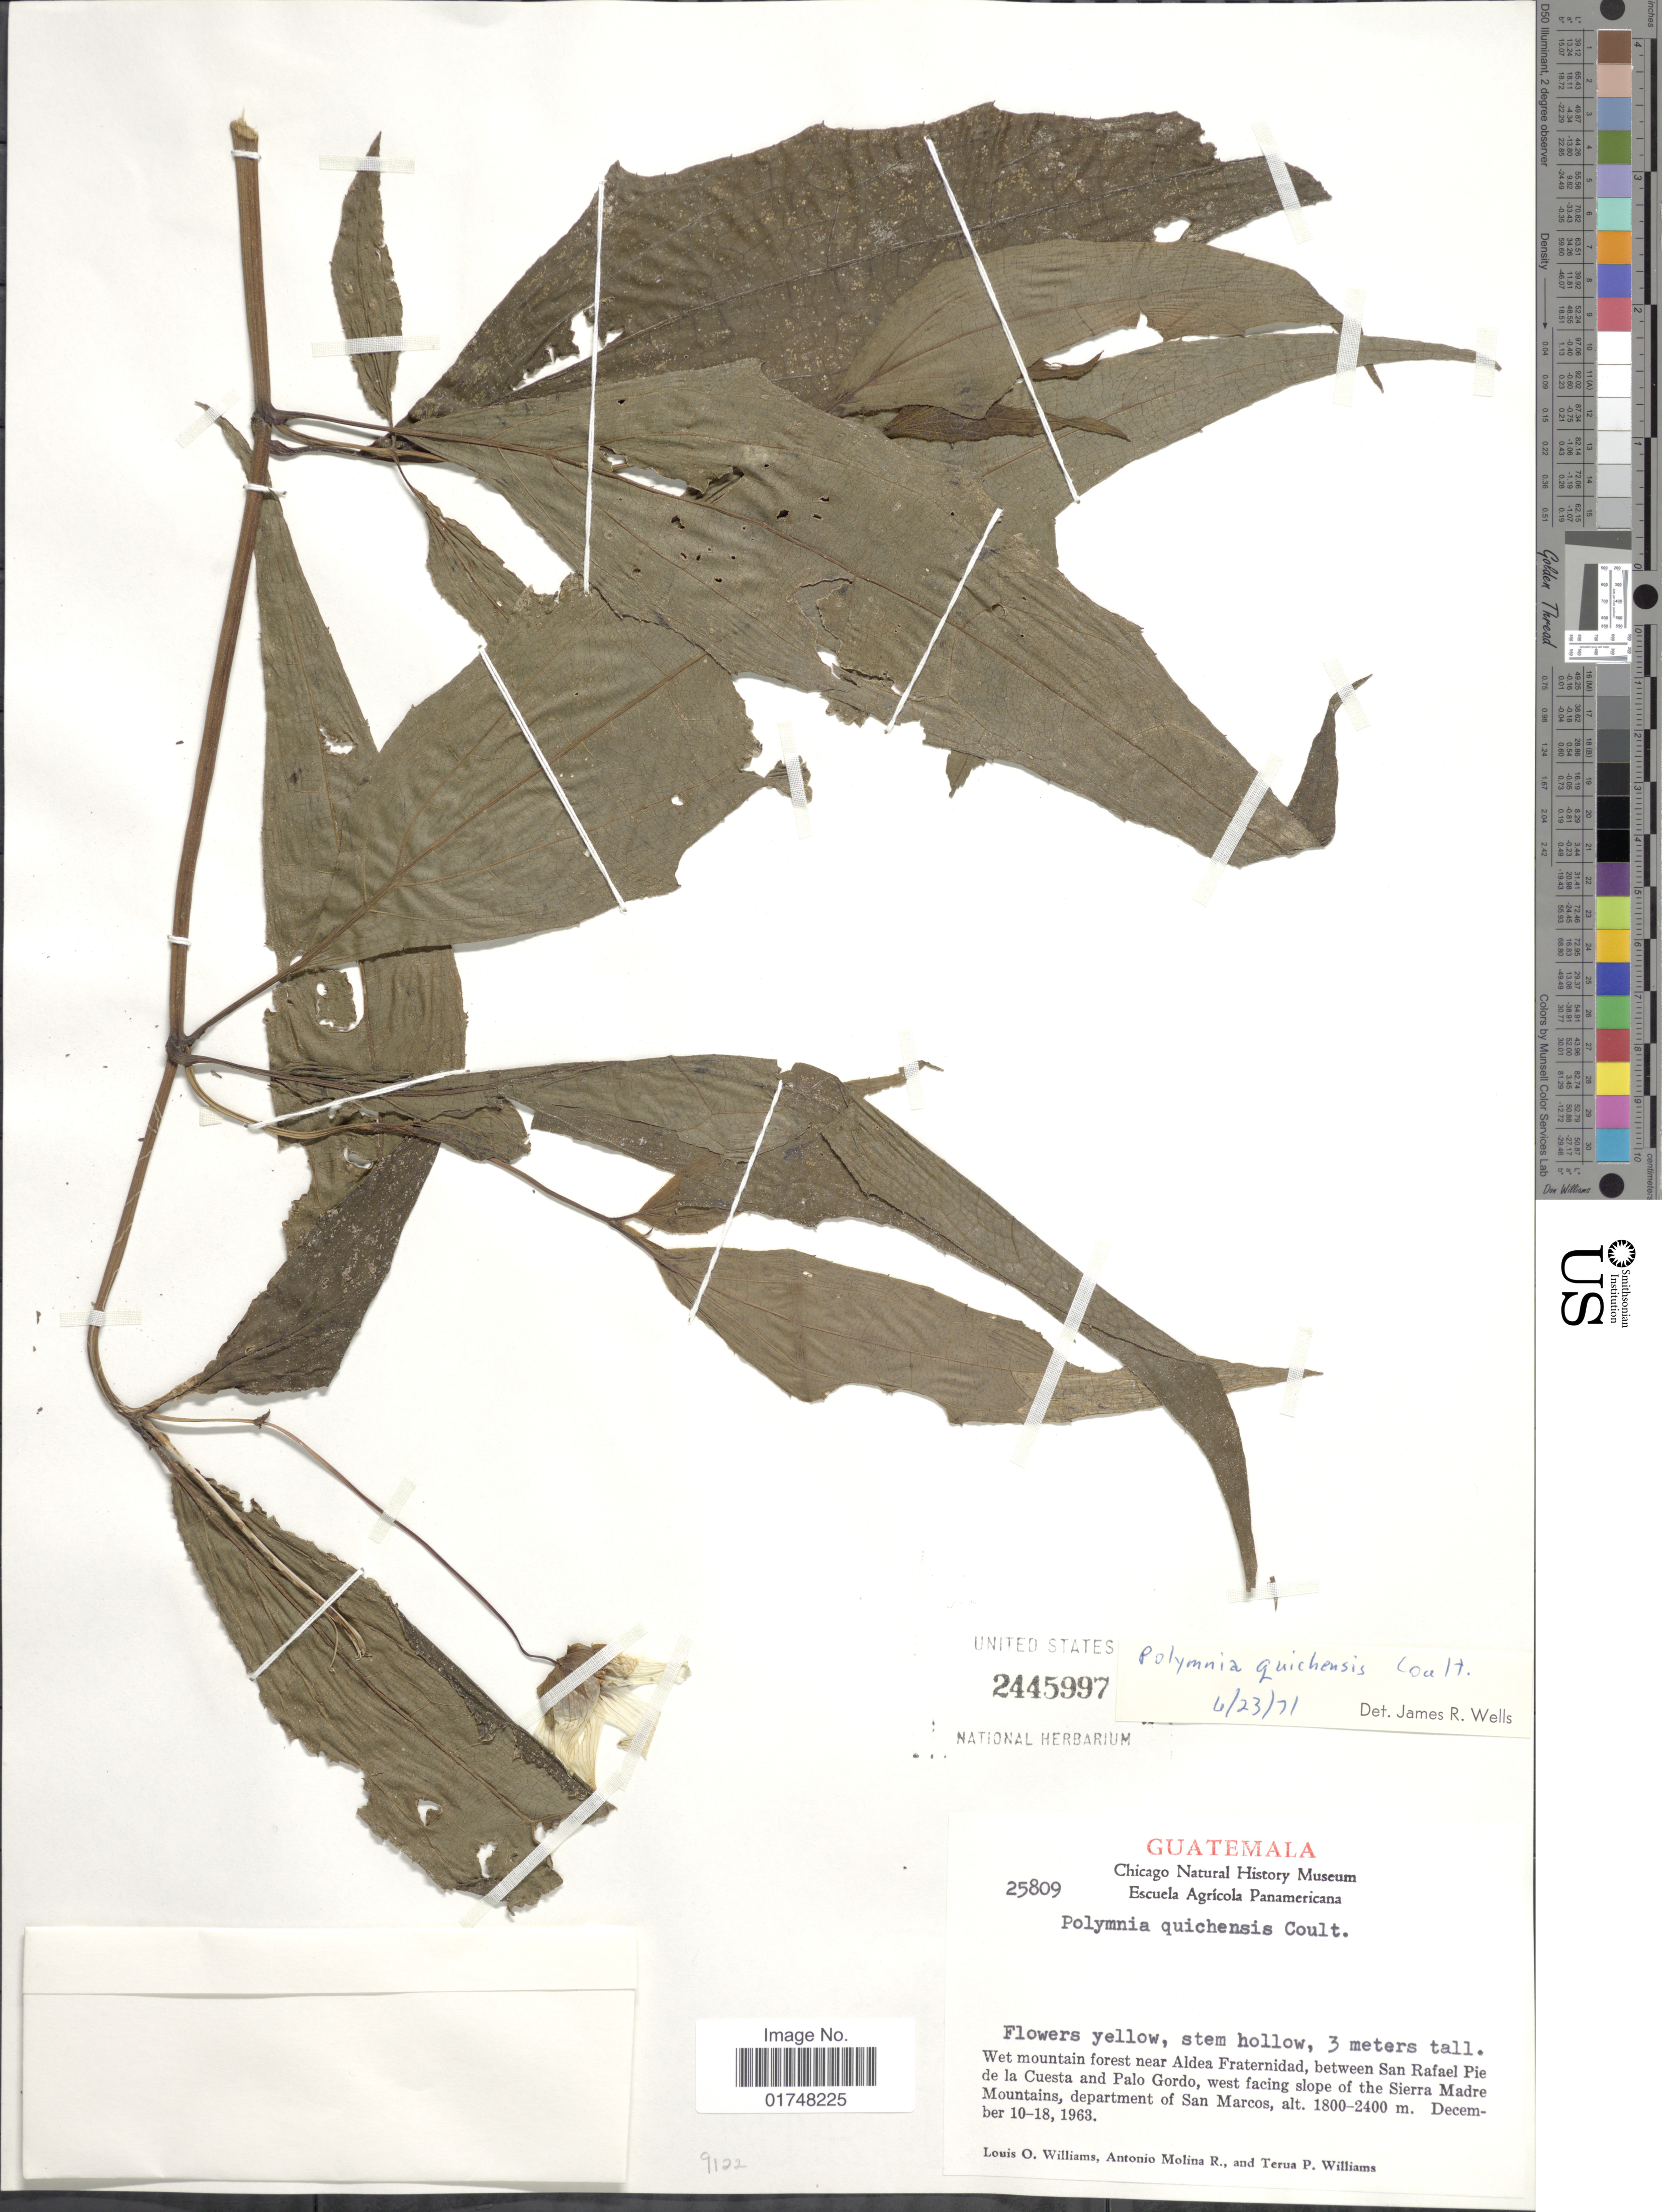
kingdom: Plantae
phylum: Tracheophyta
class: Magnoliopsida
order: Asterales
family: Asteraceae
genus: Smallanthus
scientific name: Smallanthus quichensis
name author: (Coult.) H. Rob.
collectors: L. O. Williams, A. Molina R. & T. P. Williams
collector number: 25809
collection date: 1963-12-10/1963-12-18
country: Guatemala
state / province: San Marcos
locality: Near Aldea Fraternidad, between San Rafael Pie de la Cuesta and Palo Gordo, west facing slope of the Sierra Madre Mountains, department of San Marcos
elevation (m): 1800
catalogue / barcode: US 2445997